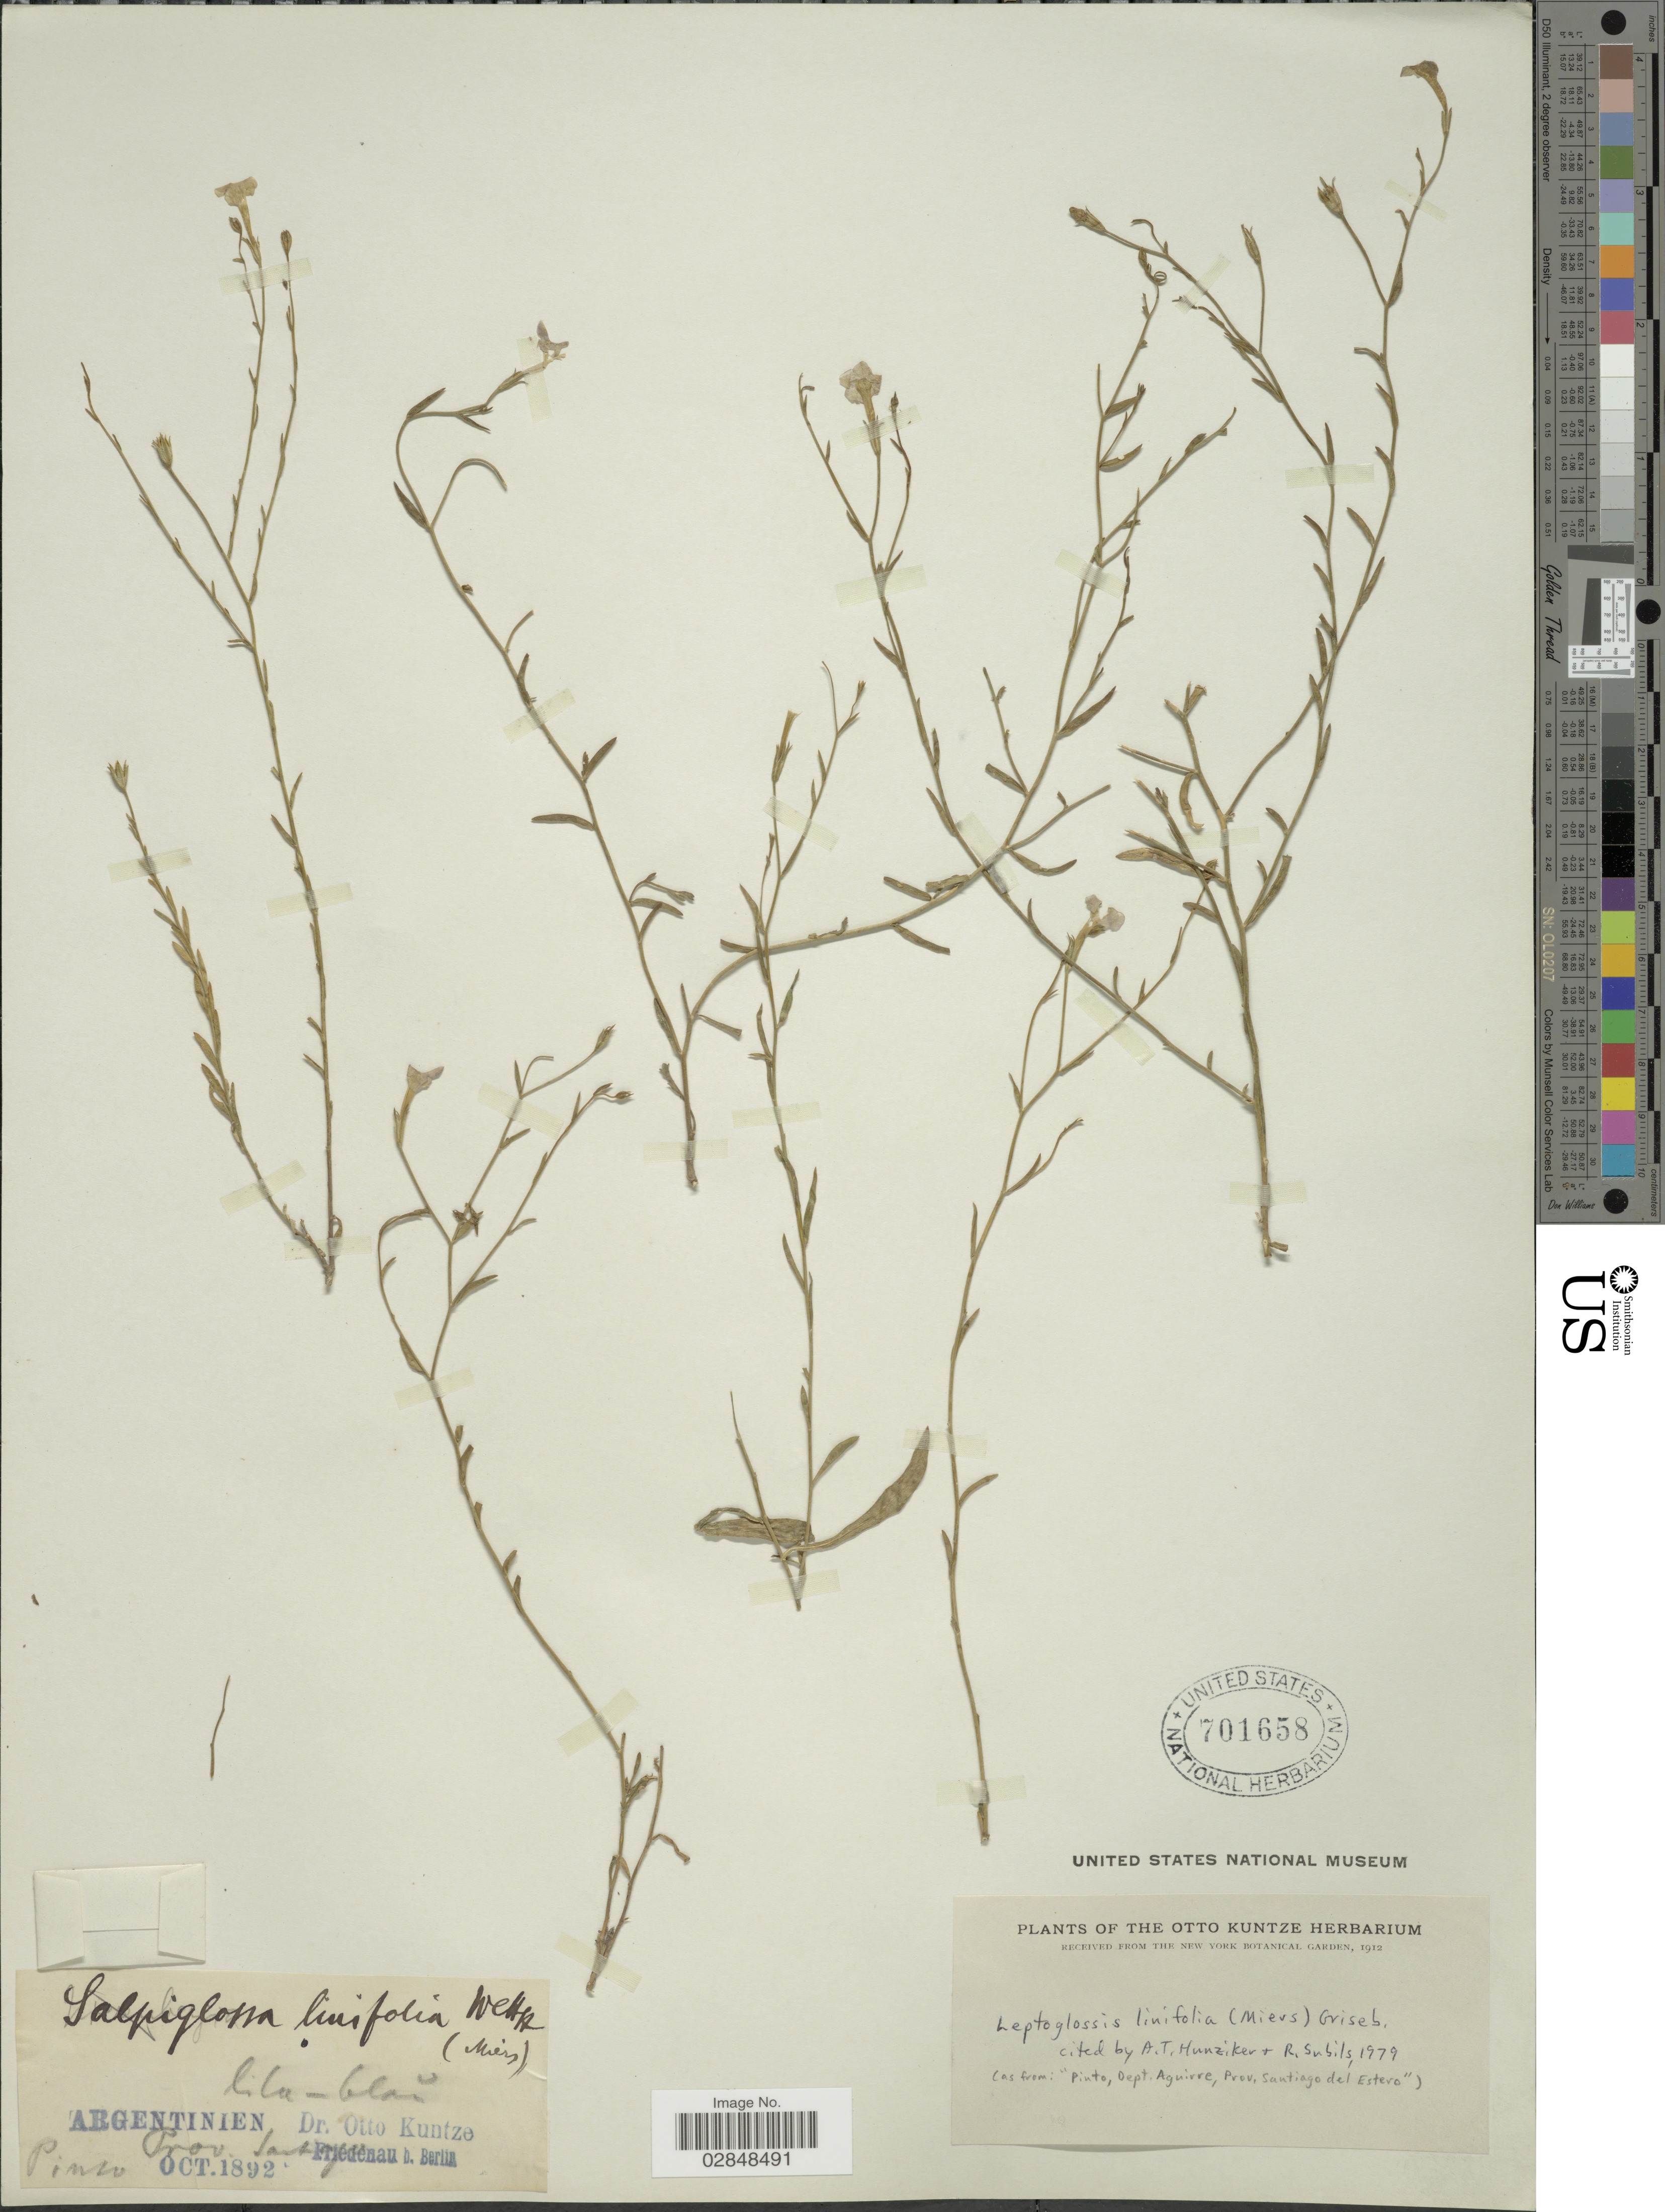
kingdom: Plantae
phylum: Tracheophyta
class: Magnoliopsida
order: Solanales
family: Solanaceae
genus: Leptoglossis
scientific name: Leptoglossis linifolia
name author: Benth. & Hook. f.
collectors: C.E.O. Kuntze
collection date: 1892-10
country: Argentina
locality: Prov. Santiago. Pinso.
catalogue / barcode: US 701658